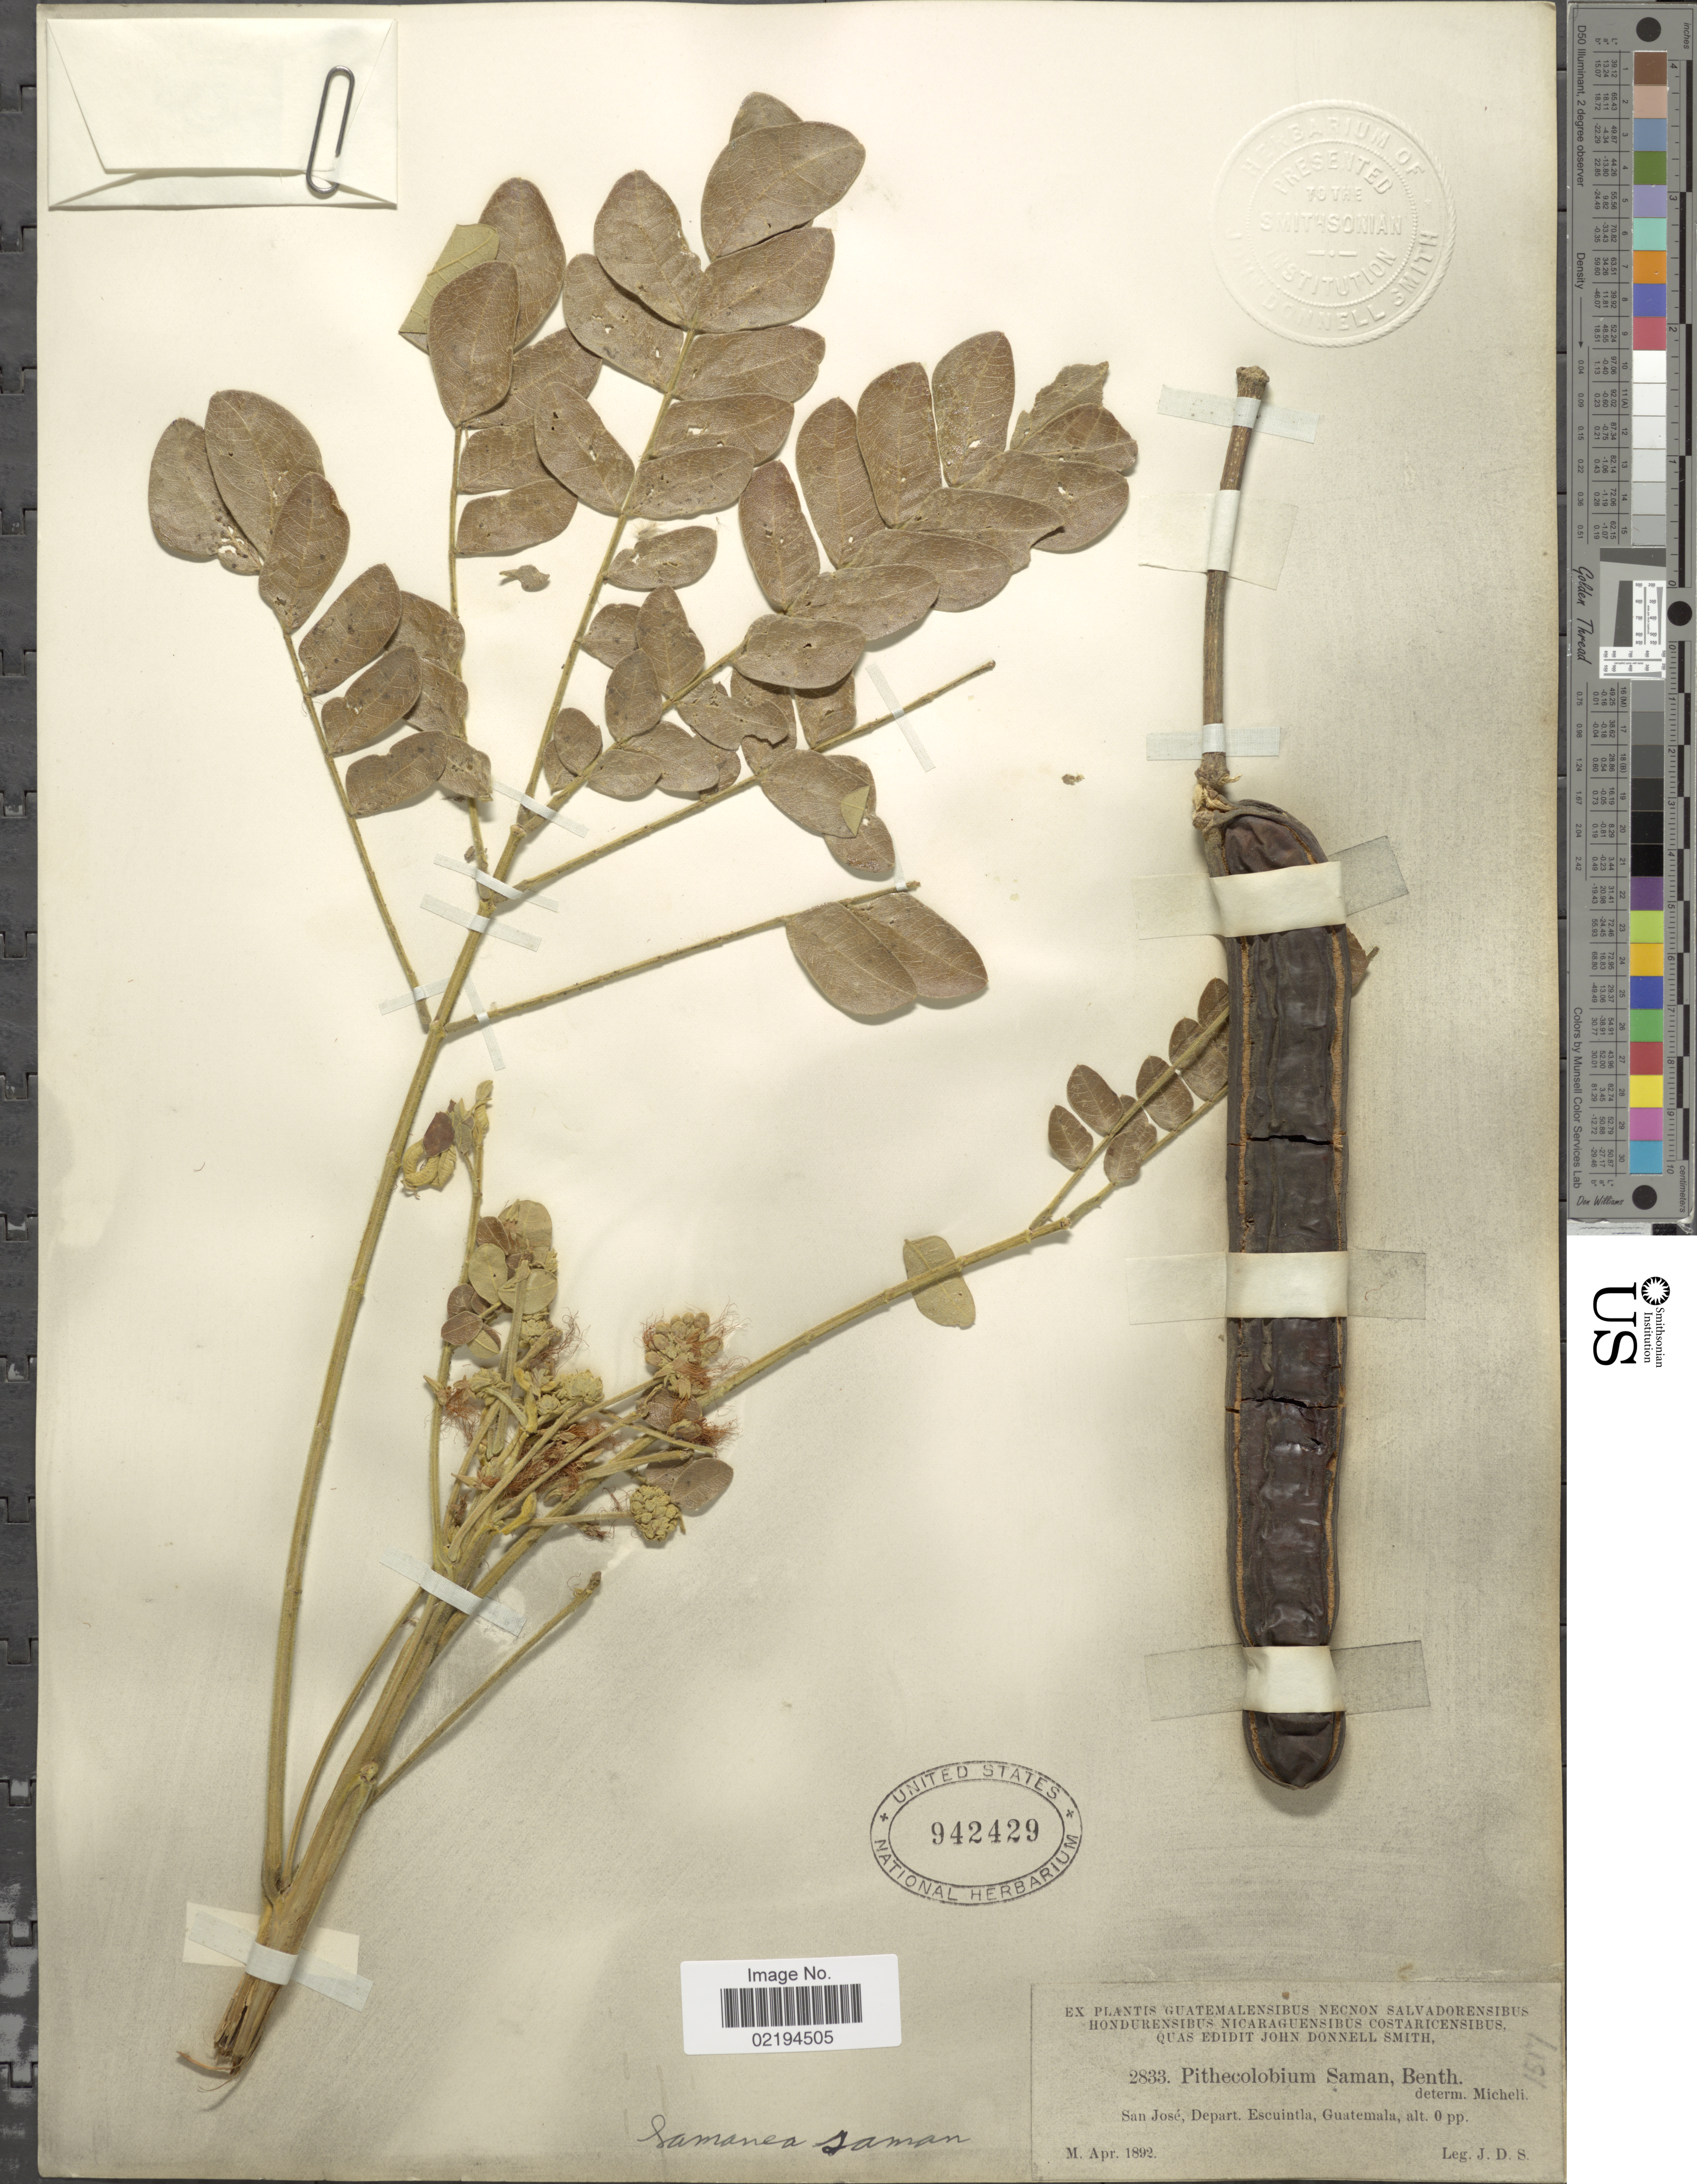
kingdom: Plantae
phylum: Tracheophyta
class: Magnoliopsida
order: Fabales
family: Fabaceae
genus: Samanea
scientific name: Samanea saman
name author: (Jacq.) Merr.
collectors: J. Donnell Smith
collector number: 2833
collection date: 1892-04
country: Guatemala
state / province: Escuintla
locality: San Jose.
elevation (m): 0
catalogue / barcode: US 942429